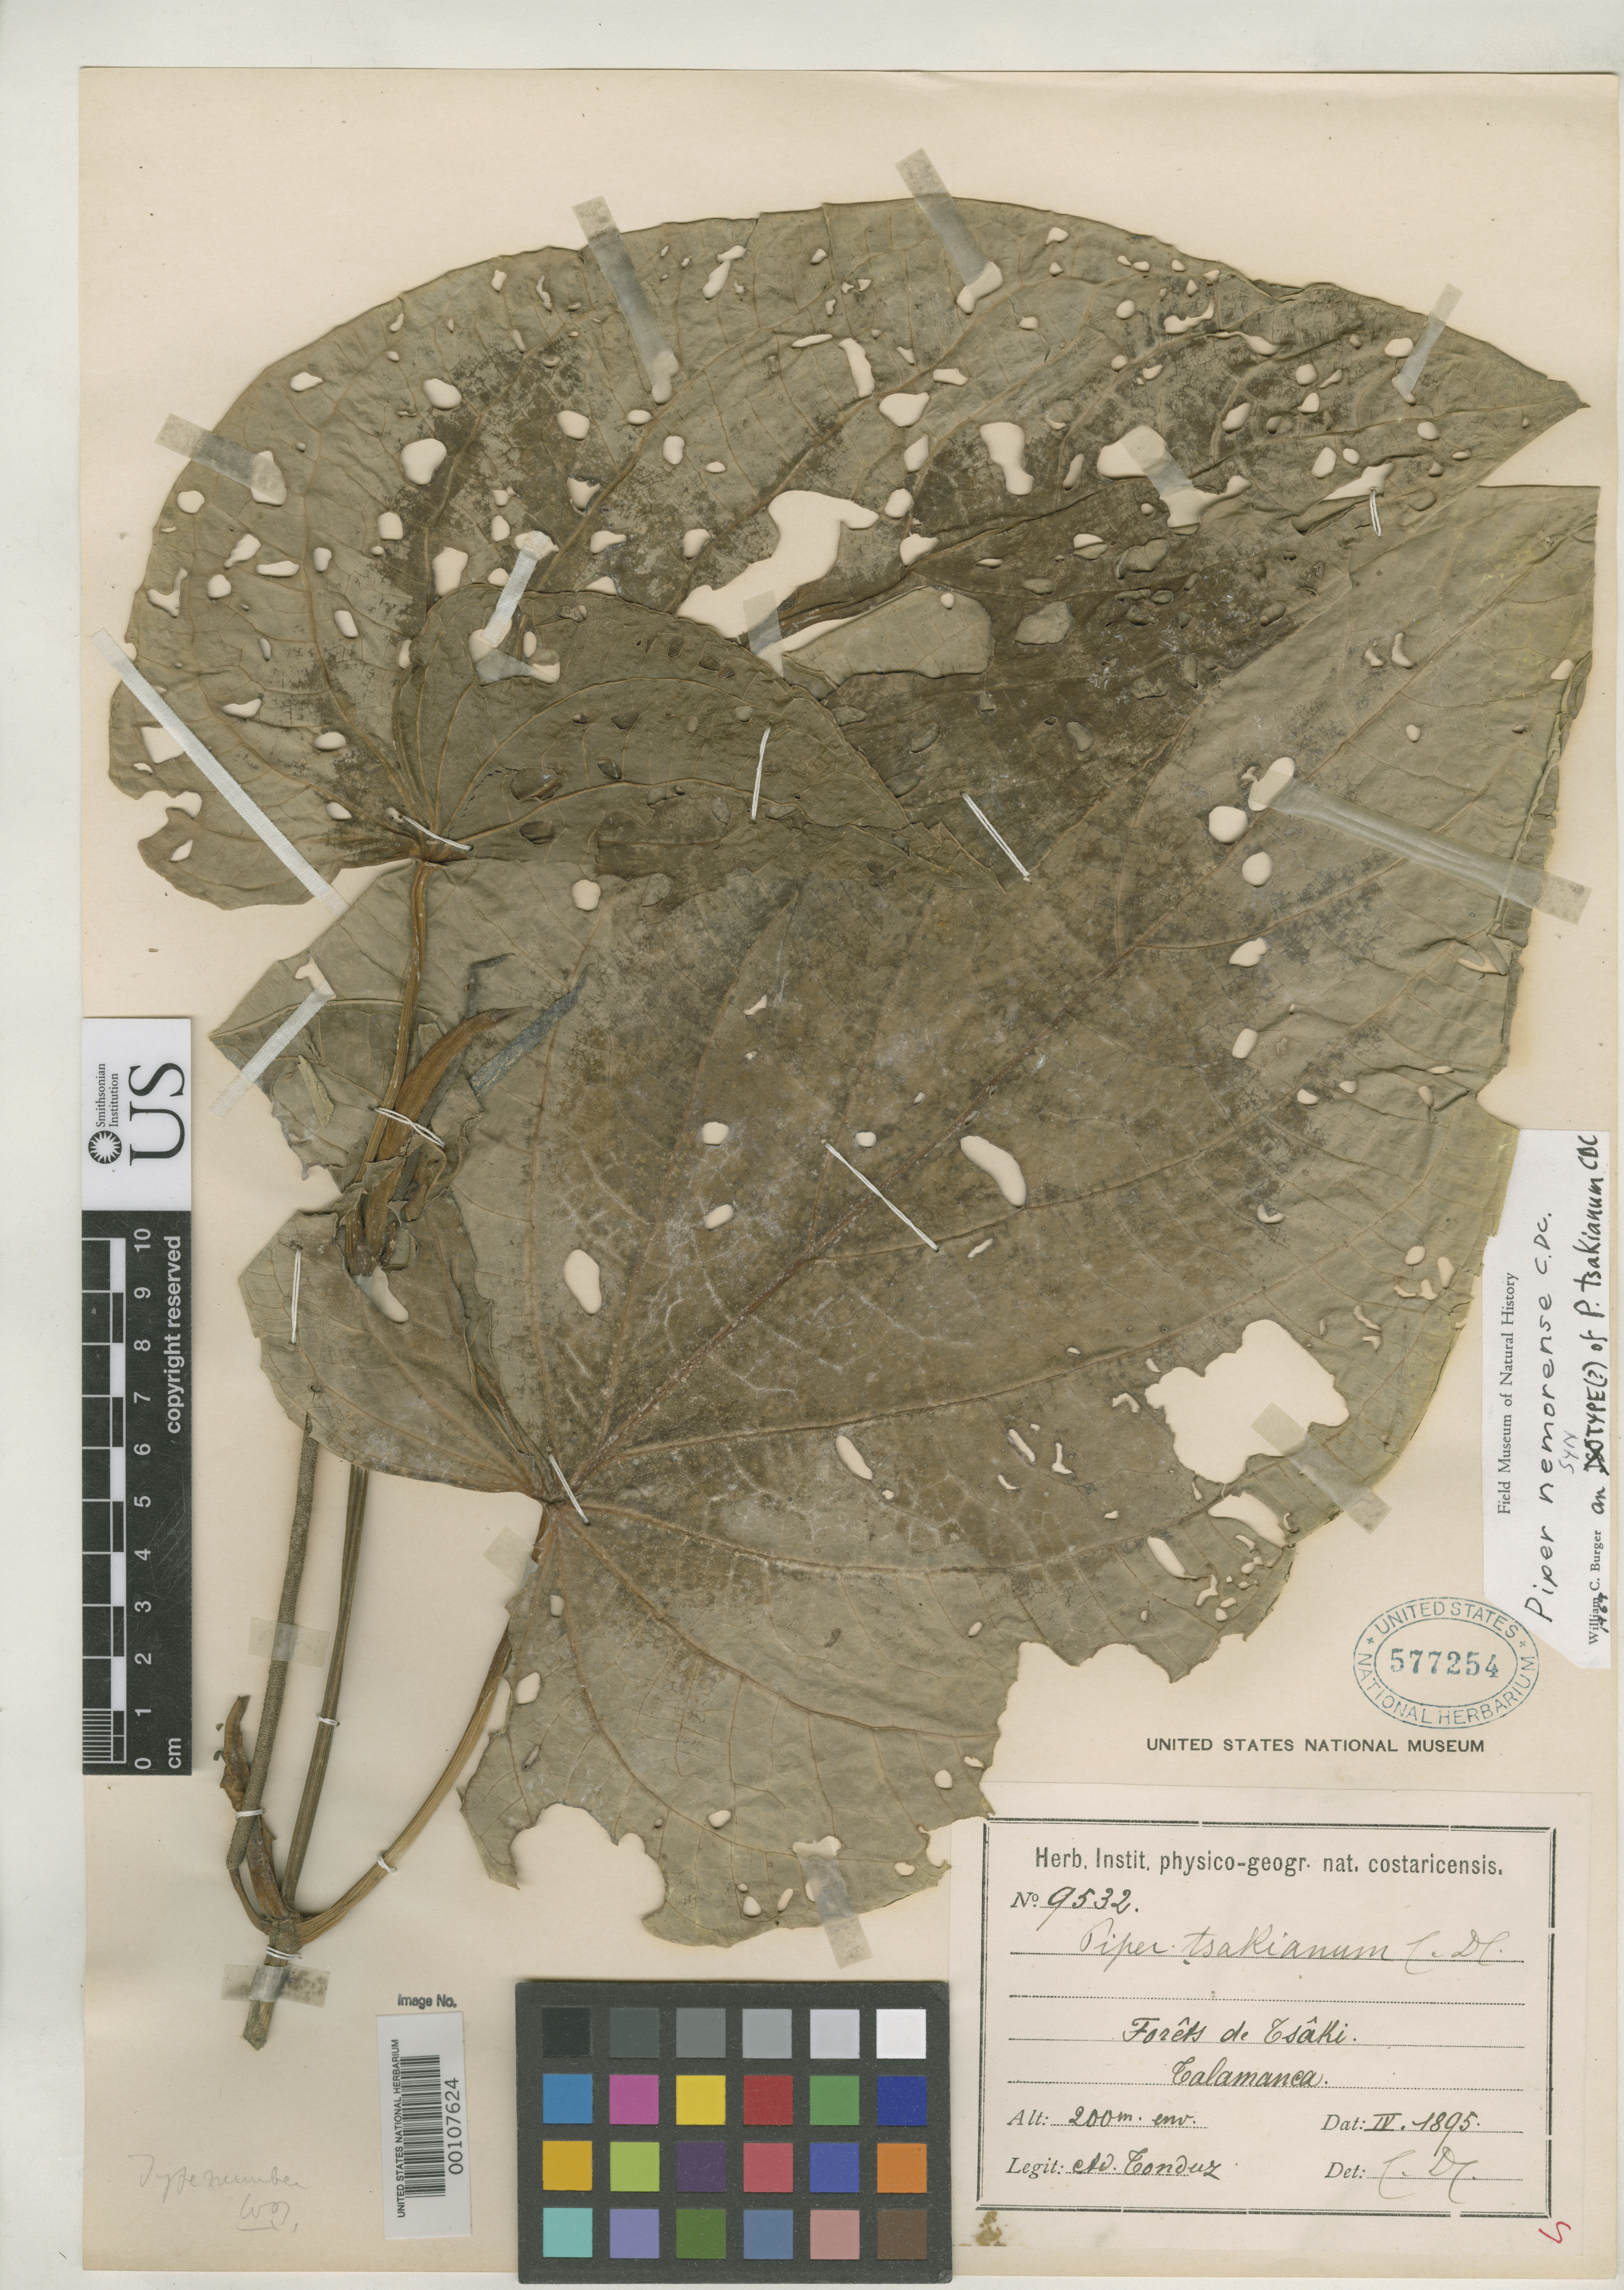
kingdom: Plantae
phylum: Tracheophyta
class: Magnoliopsida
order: Piperales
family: Piperaceae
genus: Piper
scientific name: Piper tsakianum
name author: C. DC. in Pittier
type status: Syntype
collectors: A. Tonduz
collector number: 9532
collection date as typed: Apr 1895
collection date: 1895-04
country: Costa Rica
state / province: Limón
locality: Tsaki, Talamanca.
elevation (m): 200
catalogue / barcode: US 577254